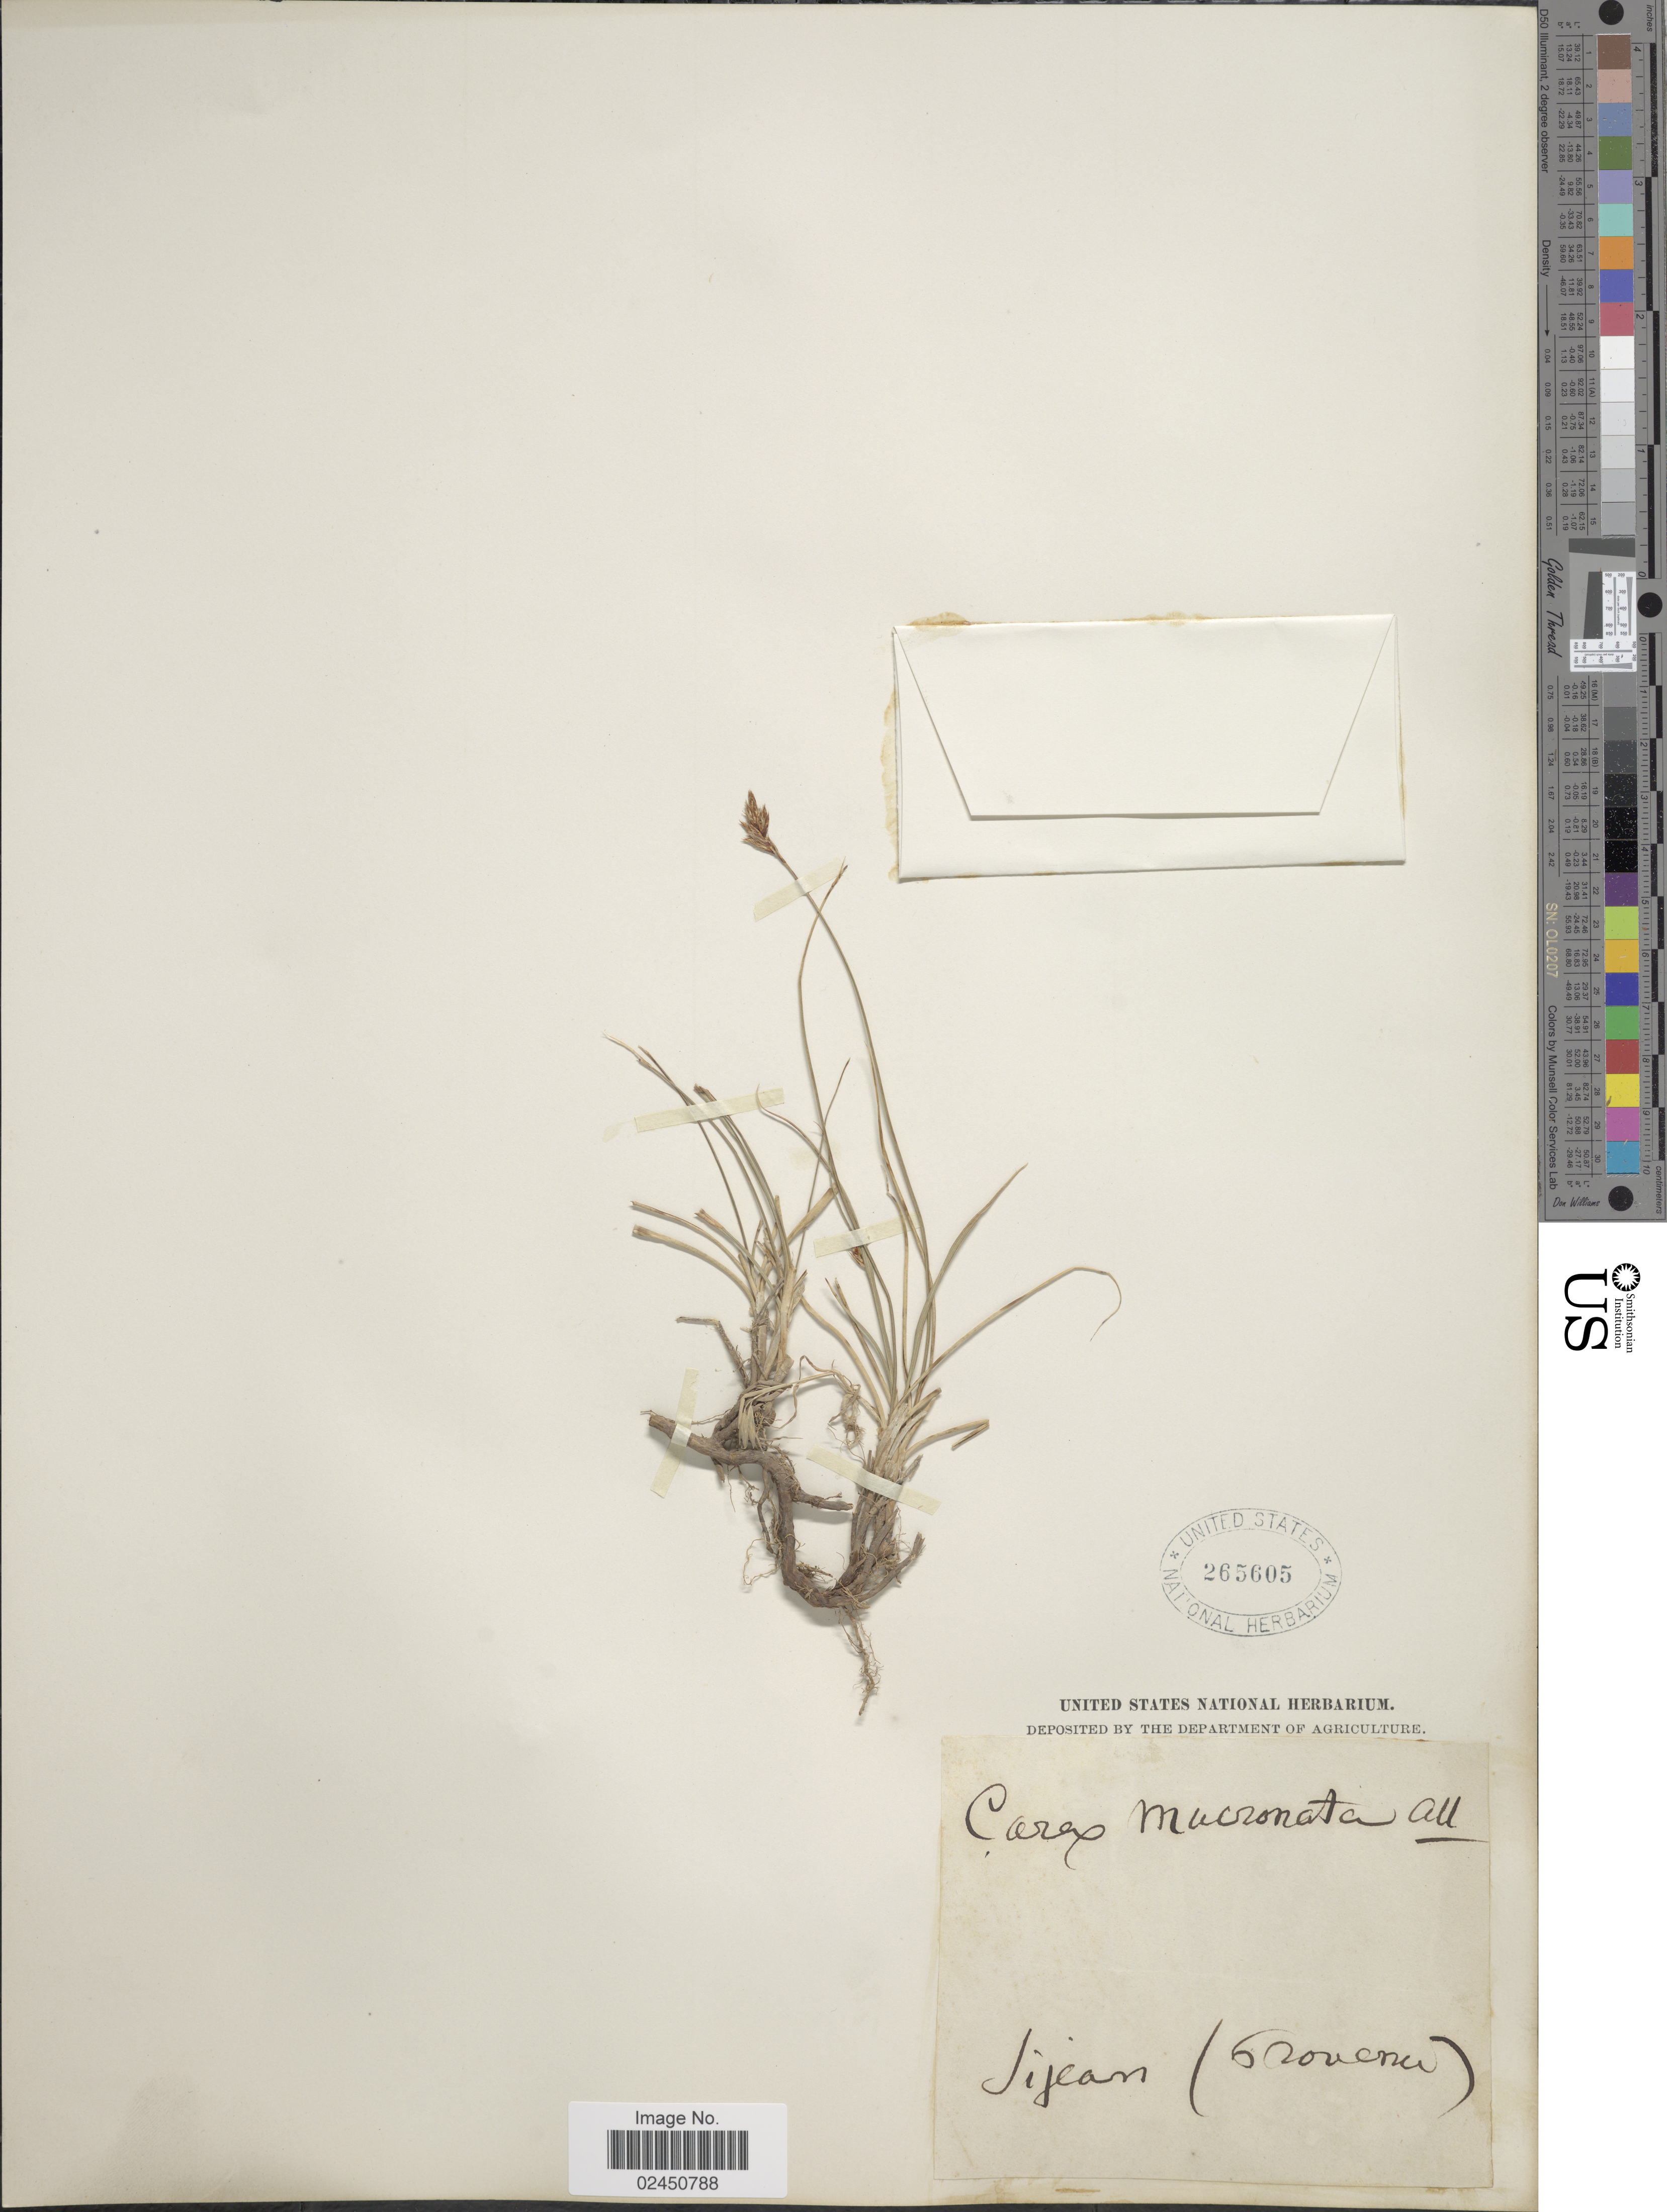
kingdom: Plantae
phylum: Tracheophyta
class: Liliopsida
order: Poales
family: Cyperaceae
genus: Carex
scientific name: Carex mucronata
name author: All.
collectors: ex herb. U. S. Department of Agriculture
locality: Sijcan (Grovenu) [interpreted]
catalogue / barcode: US 265605